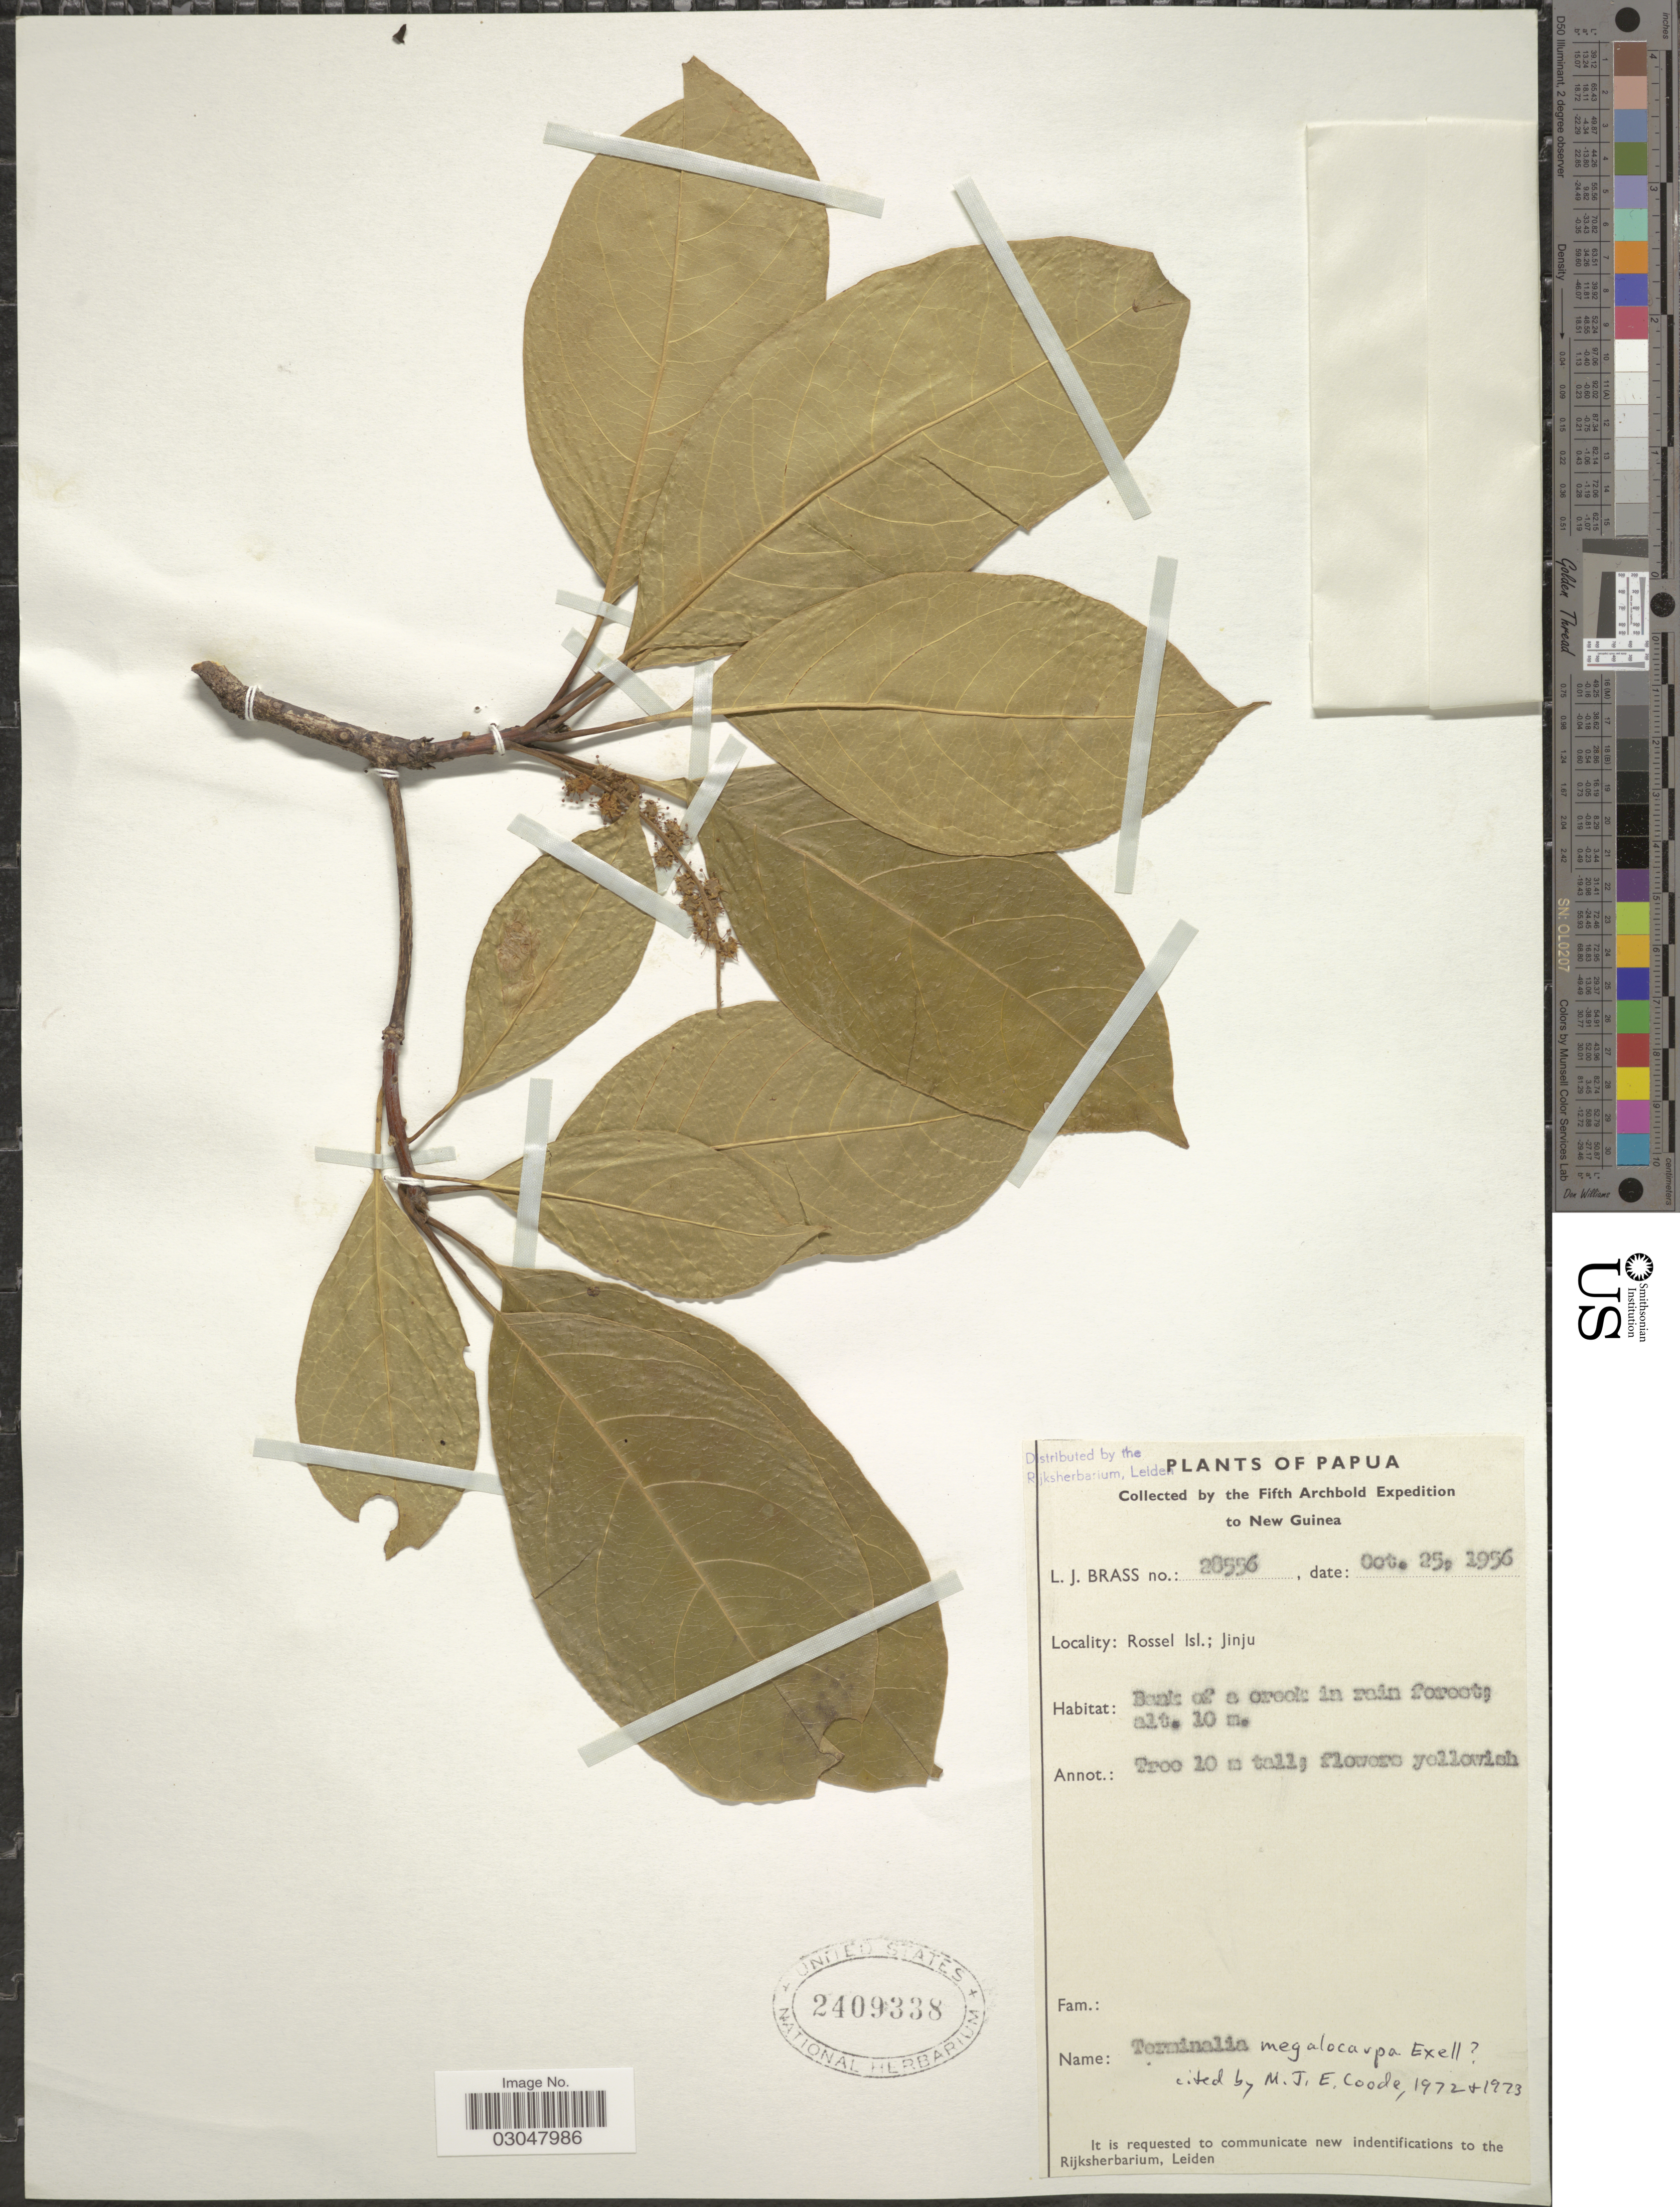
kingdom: Plantae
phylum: Tracheophyta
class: Magnoliopsida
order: Myrtales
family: Combretaceae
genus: Terminalia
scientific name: Terminalia megalocarpa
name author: Exell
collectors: L. J. Brass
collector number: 28556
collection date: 1956-10-25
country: Papua New Guinea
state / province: Milne Bay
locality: Papua, New Guina. Rossel Isl.; Jinju.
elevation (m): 10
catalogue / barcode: US 2409338